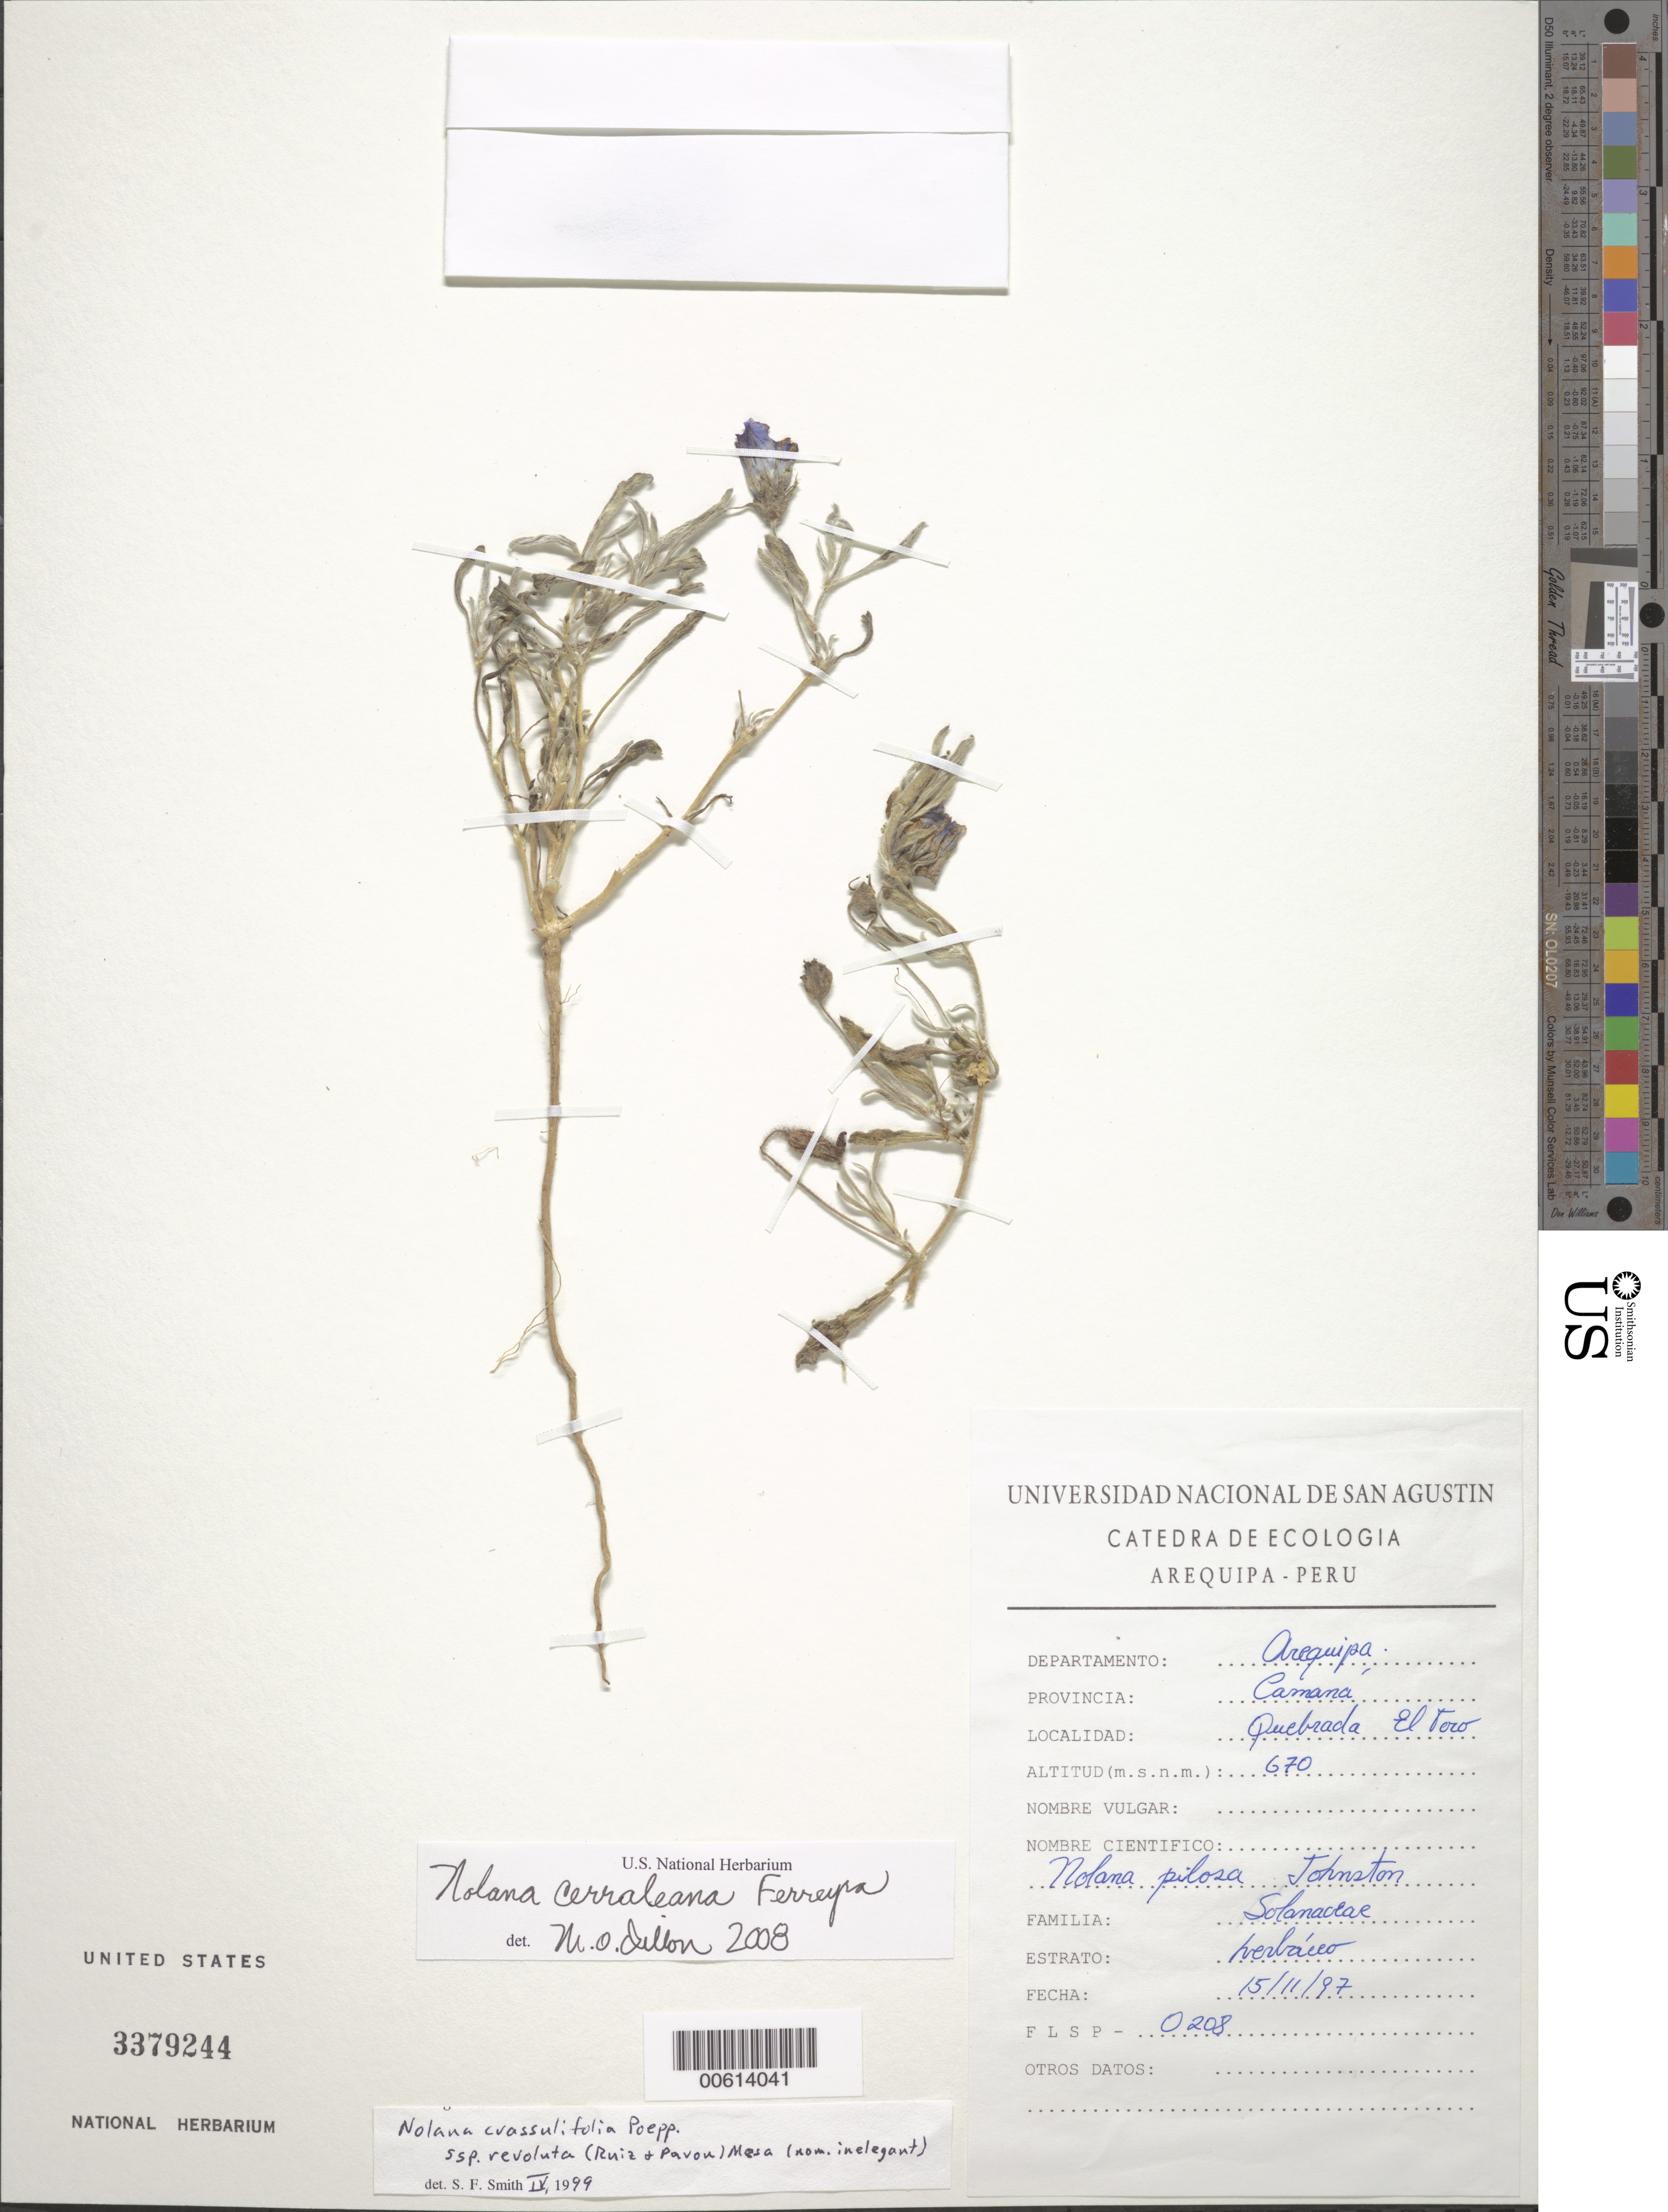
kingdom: Plantae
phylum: Tracheophyta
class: Magnoliopsida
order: Solanales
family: Solanaceae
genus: Nolana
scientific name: Nolana crassulifolia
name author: Kunze ex Walp.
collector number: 0208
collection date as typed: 15 Nov 1997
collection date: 1997-11-15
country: Peru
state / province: Arequipa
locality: Camaná, Quebrada El Toro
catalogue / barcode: US 3379244